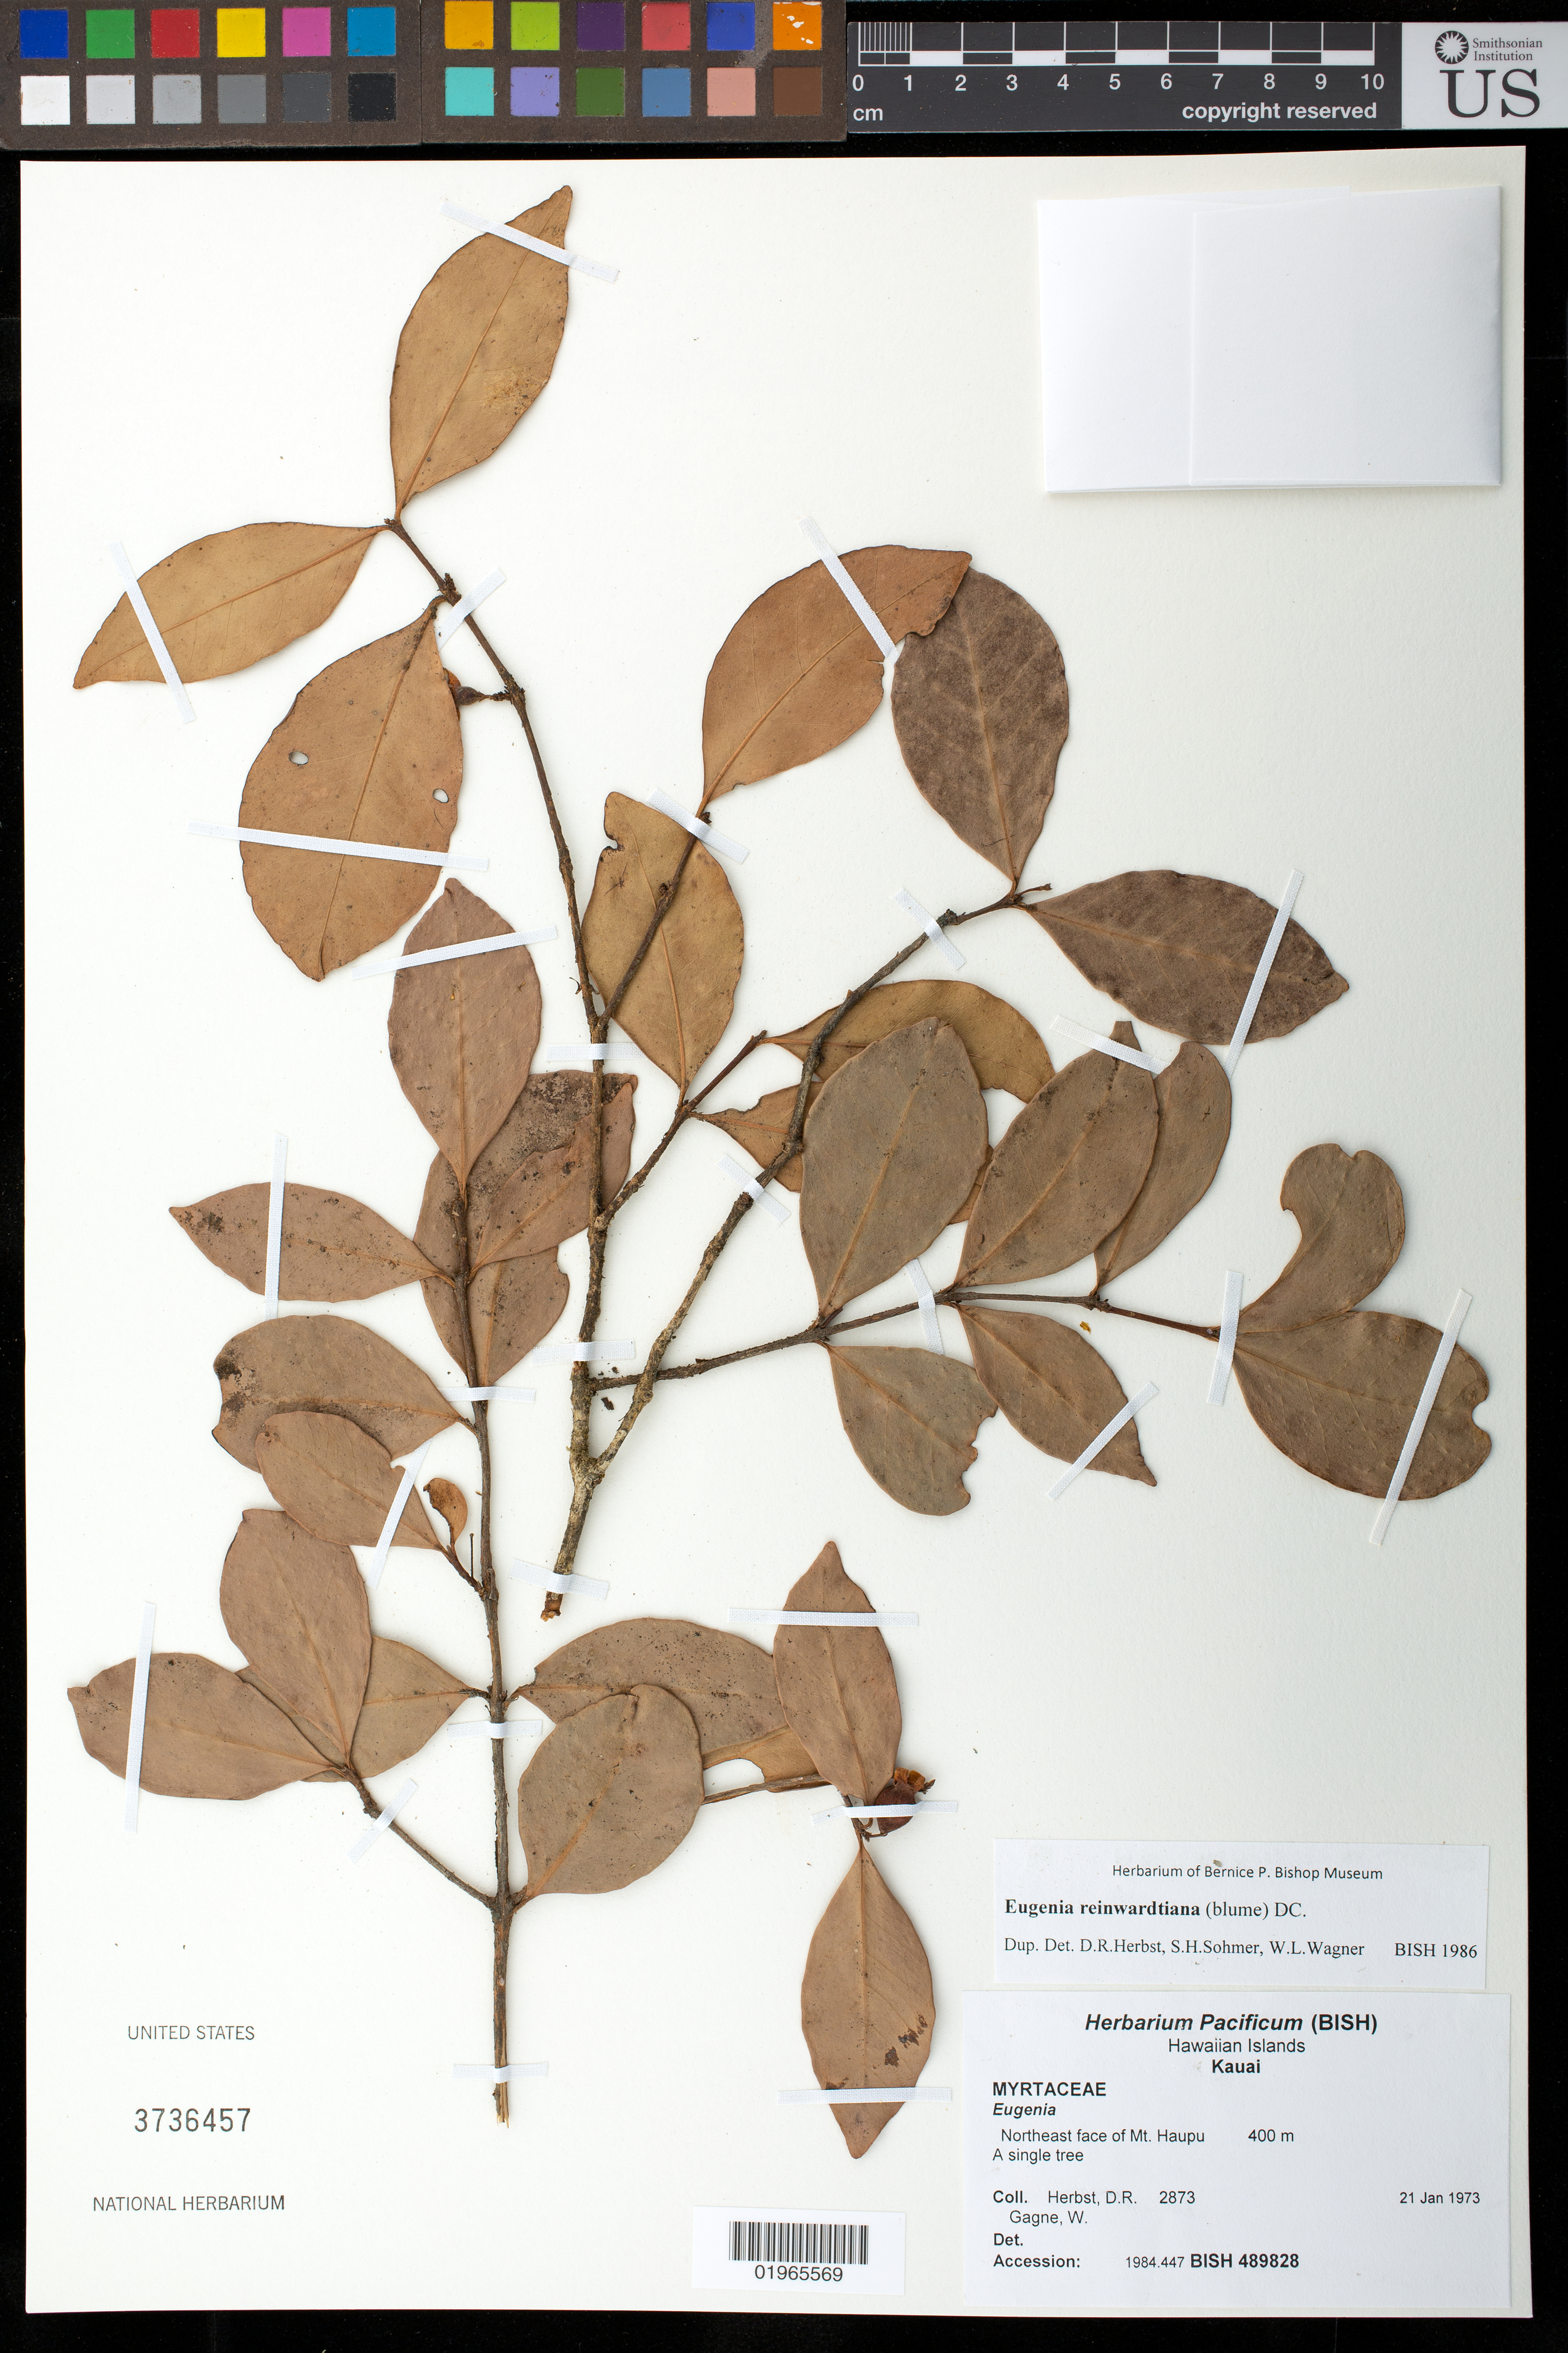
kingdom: Plantae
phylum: Tracheophyta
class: Magnoliopsida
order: Myrtales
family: Myrtaceae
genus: Eugenia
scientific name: Eugenia reinwardtiana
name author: (Blume) DC.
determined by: Herbst, D. R.; Sohmer, S. H.; Wagner, W. L.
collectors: D. R. Herbst & W. Gagne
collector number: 2873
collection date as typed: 21 Jan 1973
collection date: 1973-01-21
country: United States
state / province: Hawaii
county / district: Kauai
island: Kaua'i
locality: NE face of Haupu Mountain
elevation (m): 400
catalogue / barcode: US 3736457